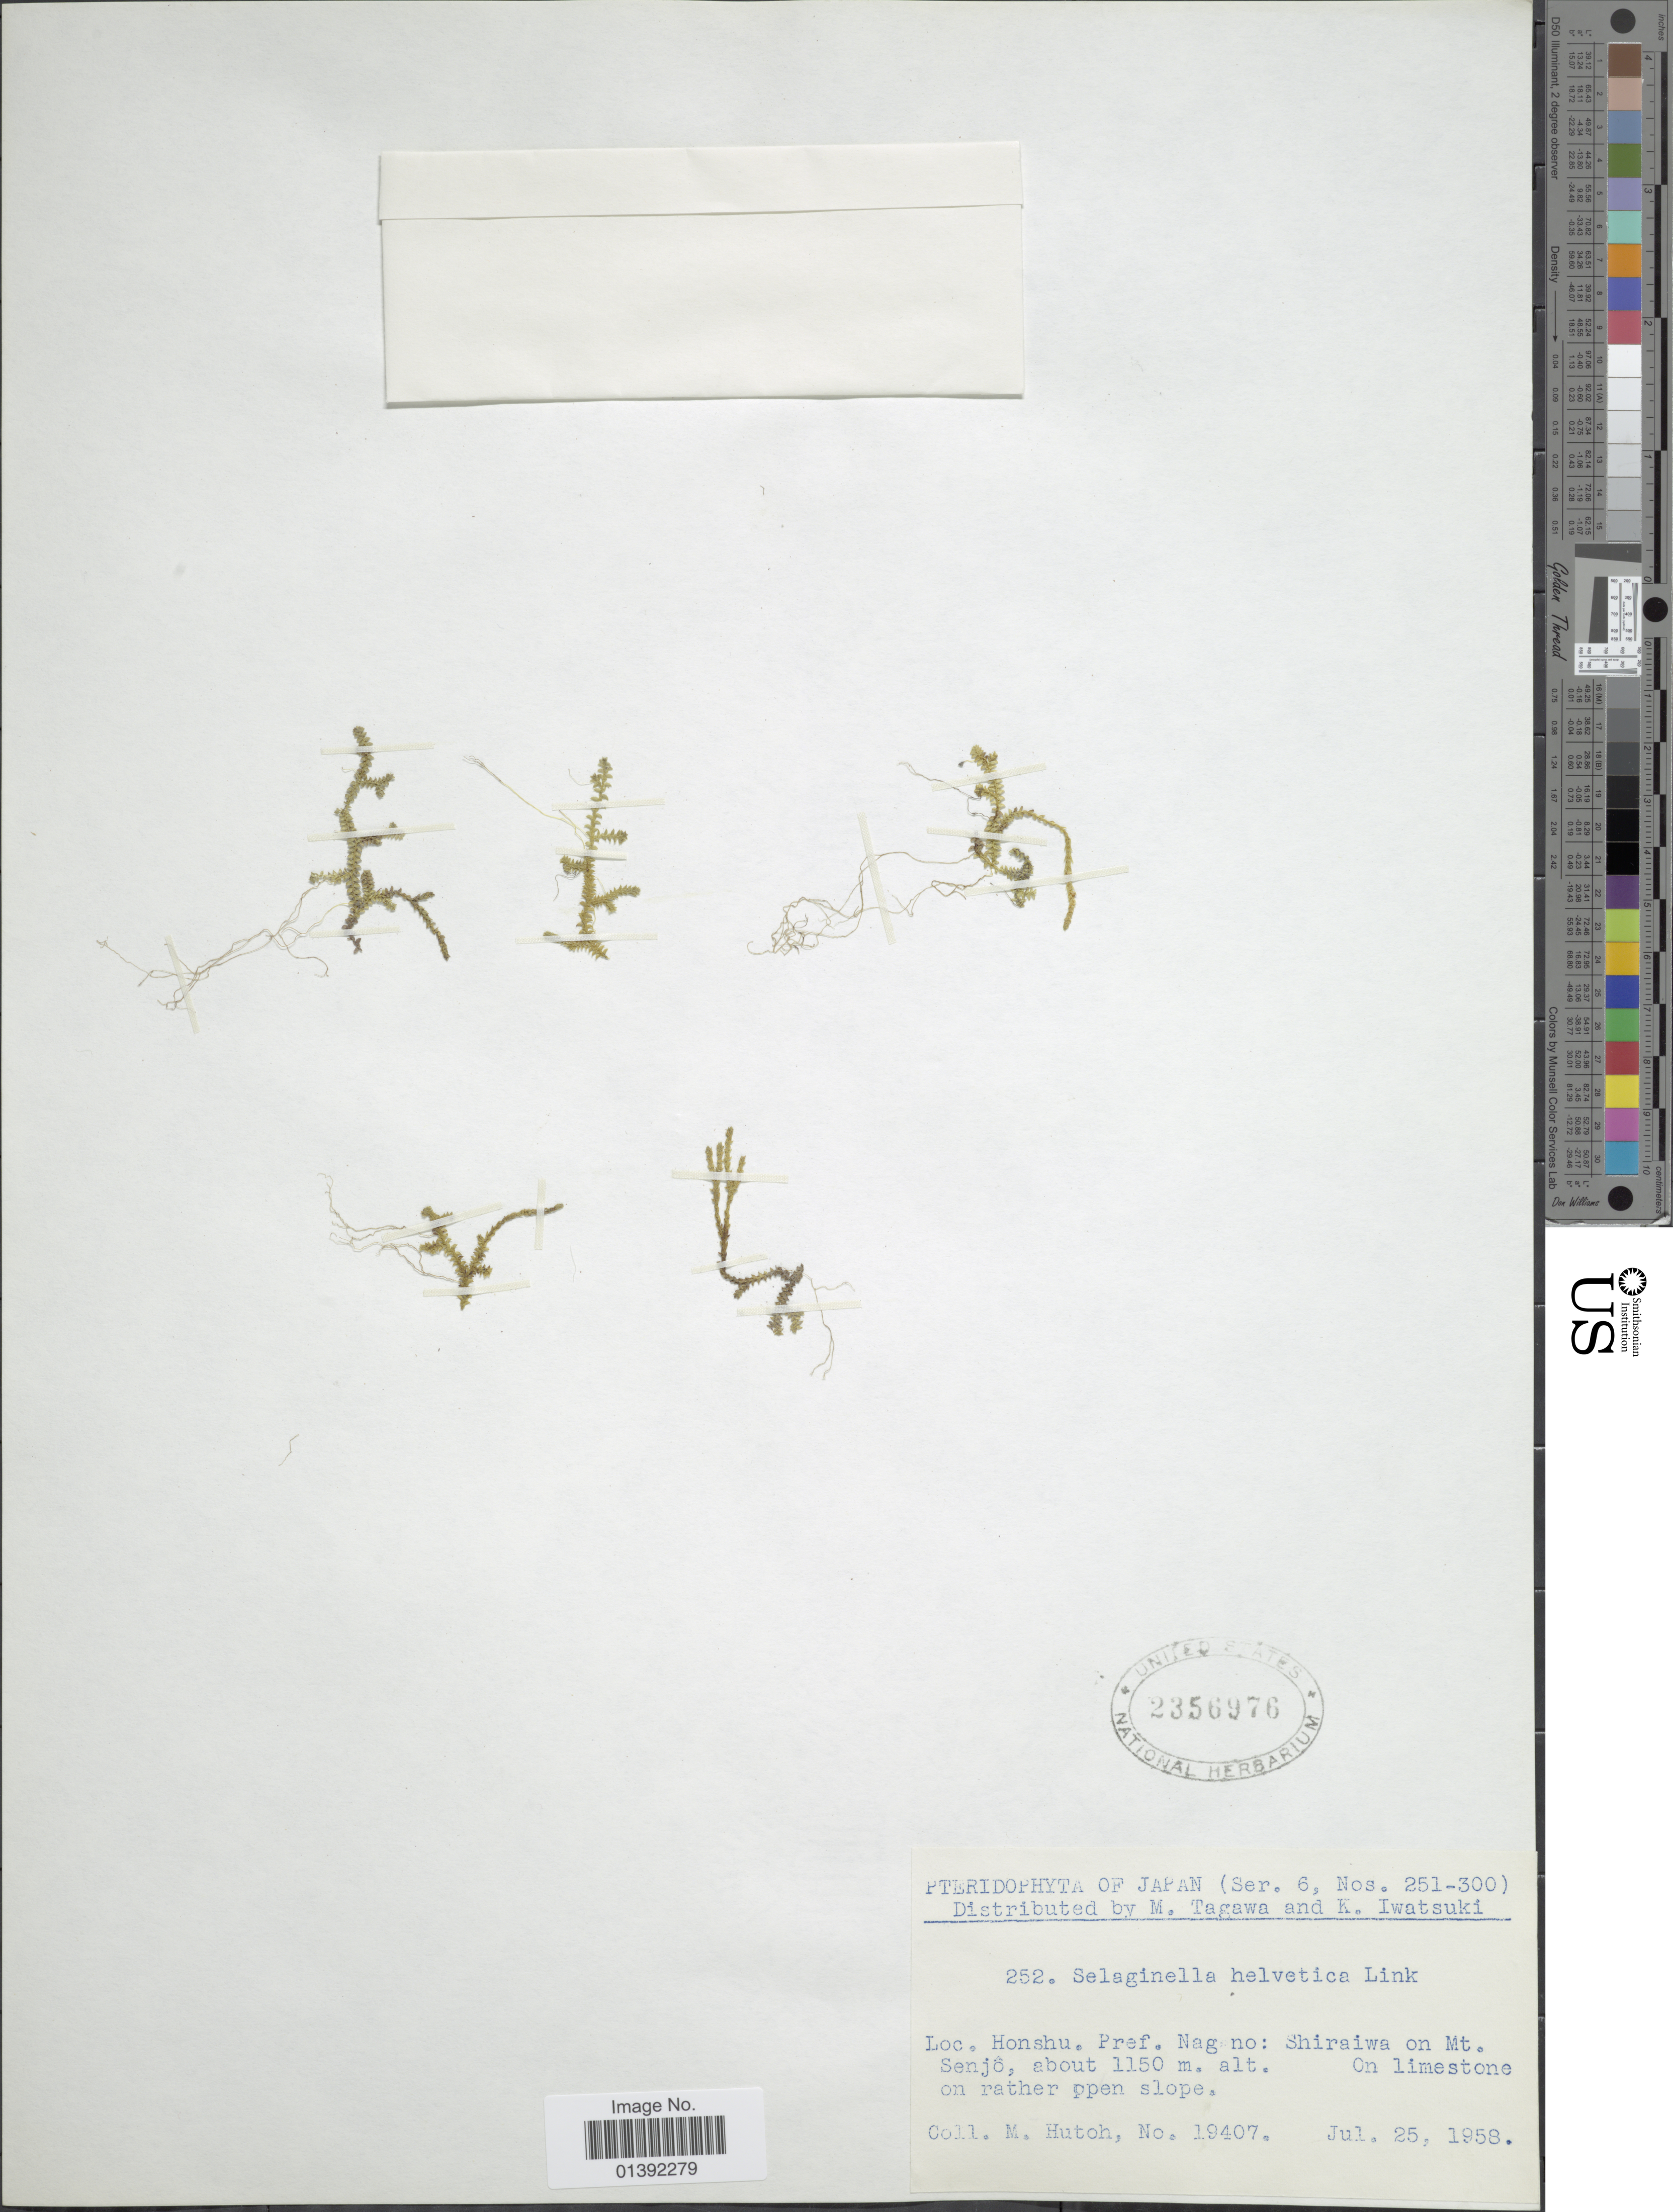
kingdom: Plantae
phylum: Tracheophyta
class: Lycopodiopsida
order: Selaginellales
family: Selaginellaceae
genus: Selaginella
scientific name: Selaginella helvetica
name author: (L.) Spring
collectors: M. Hutoh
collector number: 19407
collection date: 1958-07-25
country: Japan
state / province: Nagano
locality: Honshu: Shiraiwa on Mt. Senjo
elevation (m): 1150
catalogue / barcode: US 2356976